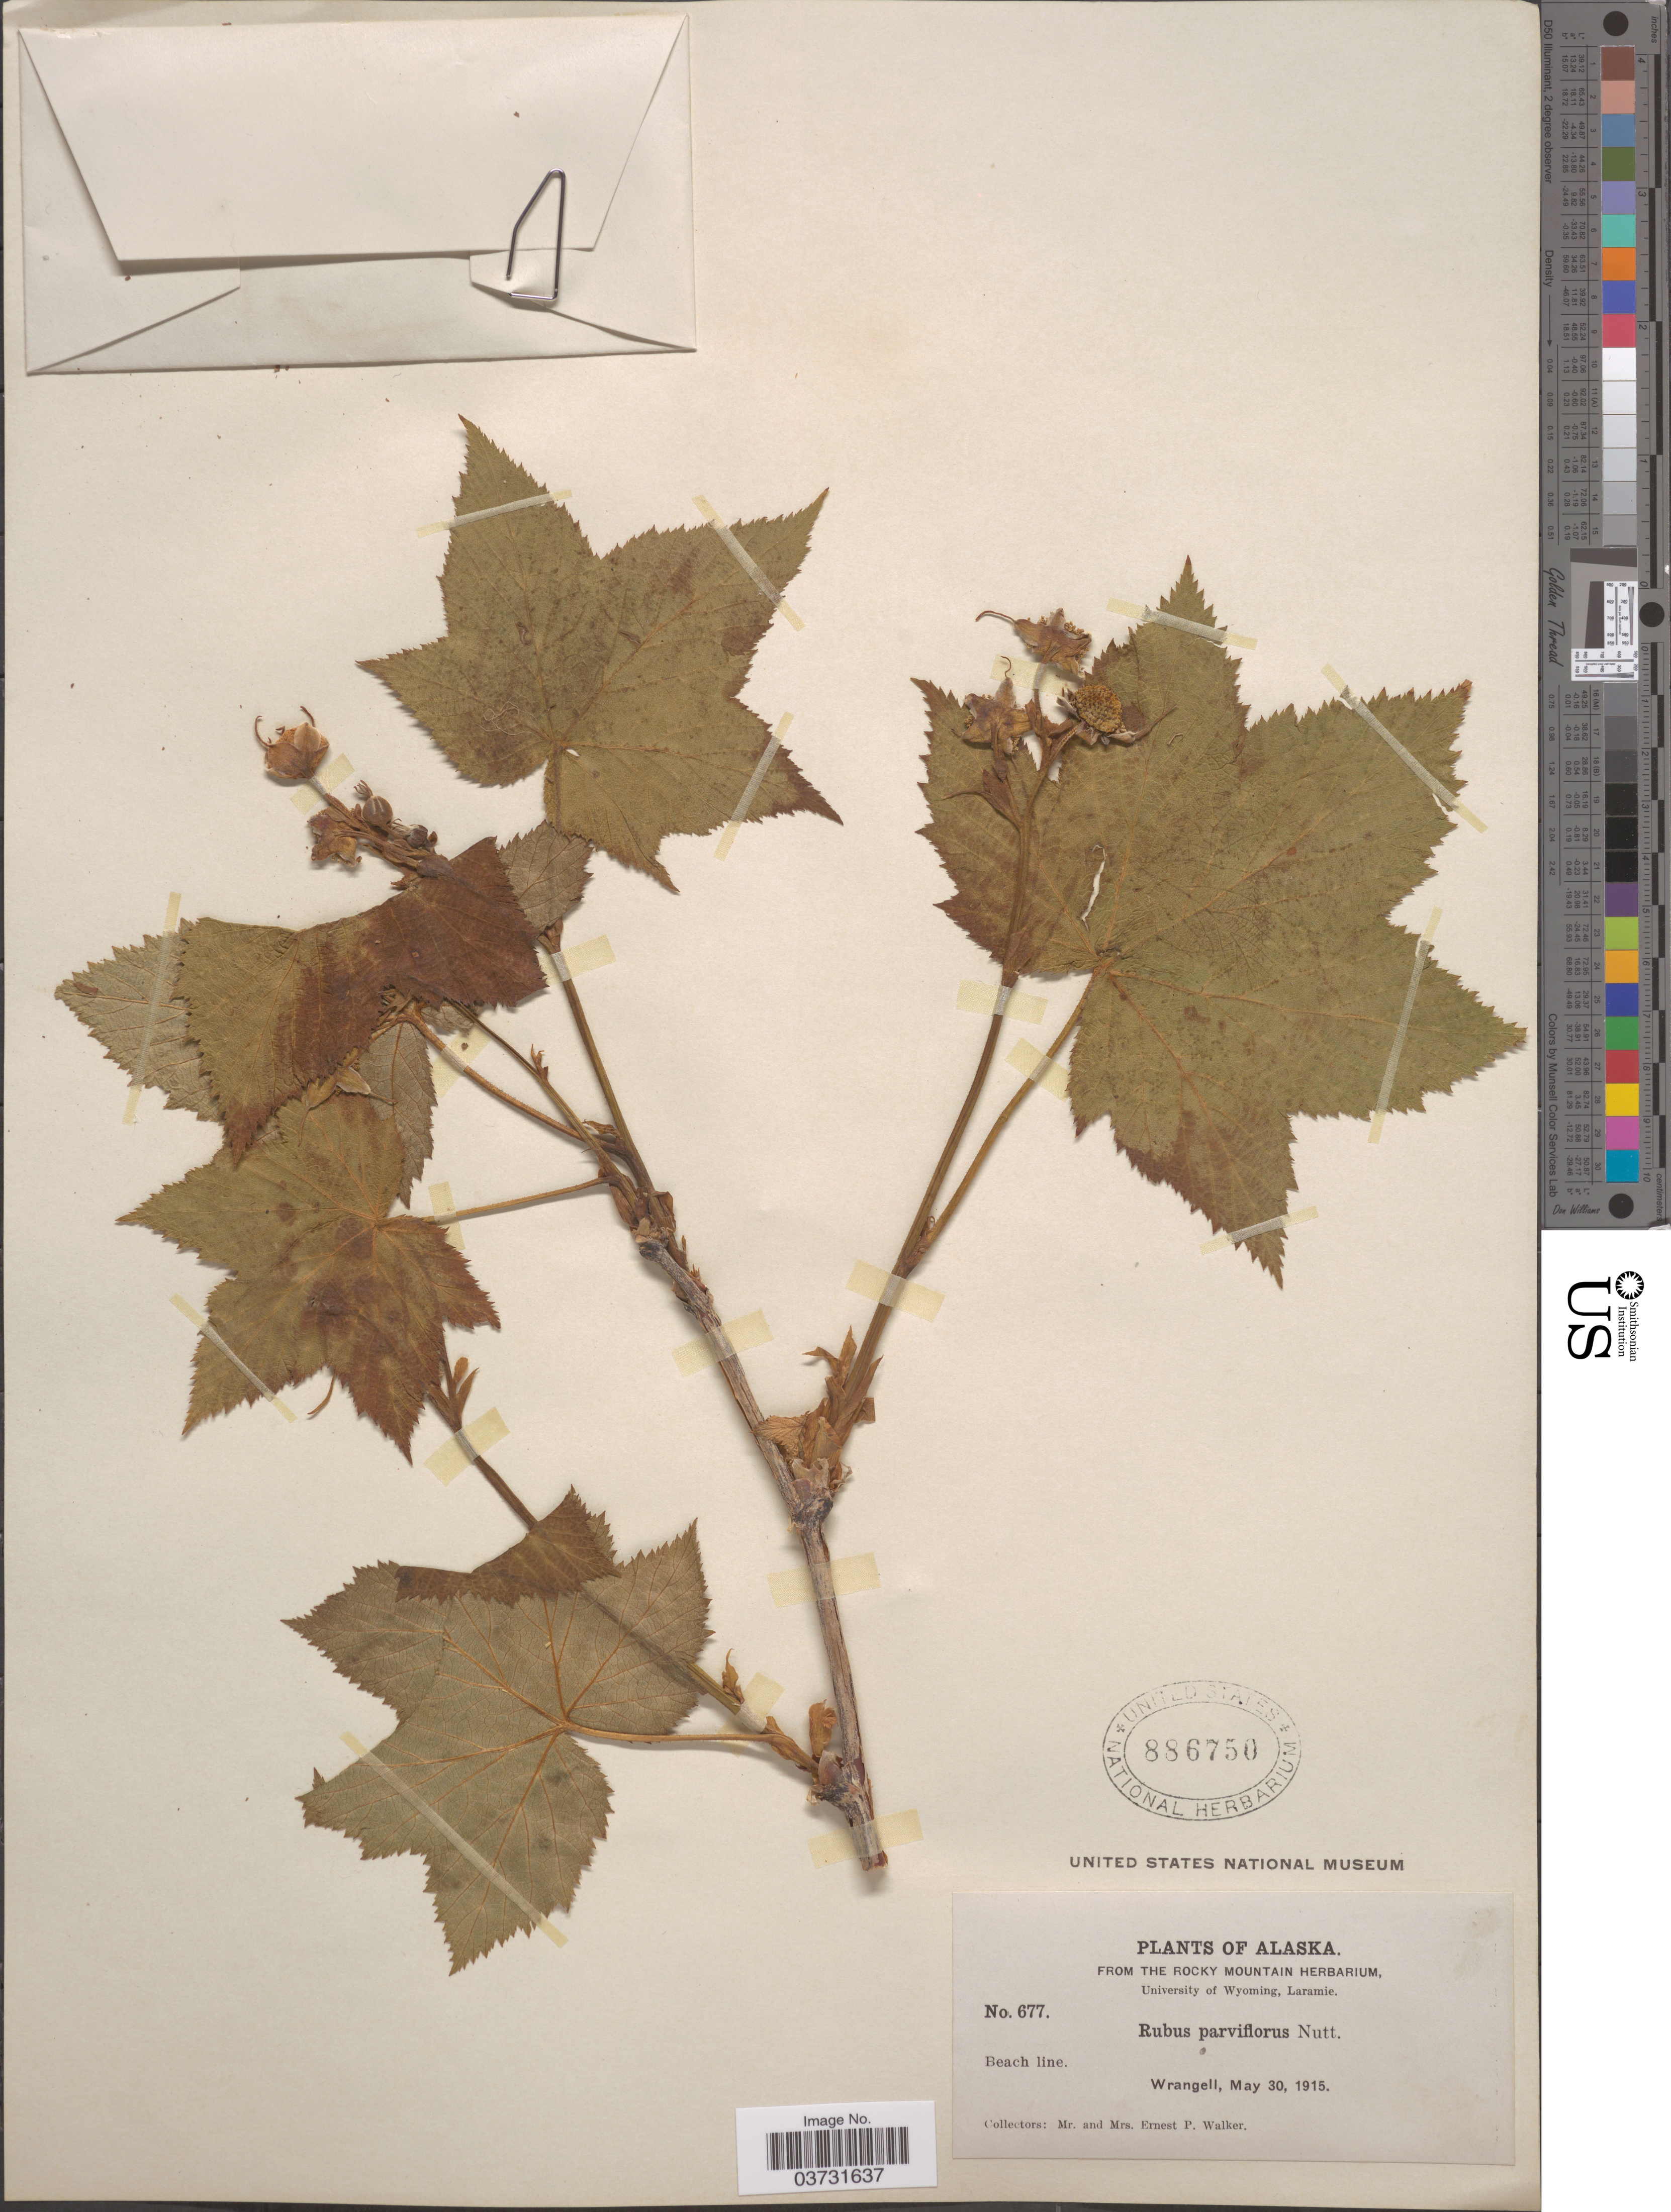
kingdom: Plantae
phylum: Tracheophyta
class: Magnoliopsida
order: Rosales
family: Rosaceae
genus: Rubus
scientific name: Rubus nutkanus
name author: Moc. ex Ser.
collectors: E. P. Walker & E. Walker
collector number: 677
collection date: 1915-05-30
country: United States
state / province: Alaska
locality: Beach line. Wrangell.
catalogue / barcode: US 886750